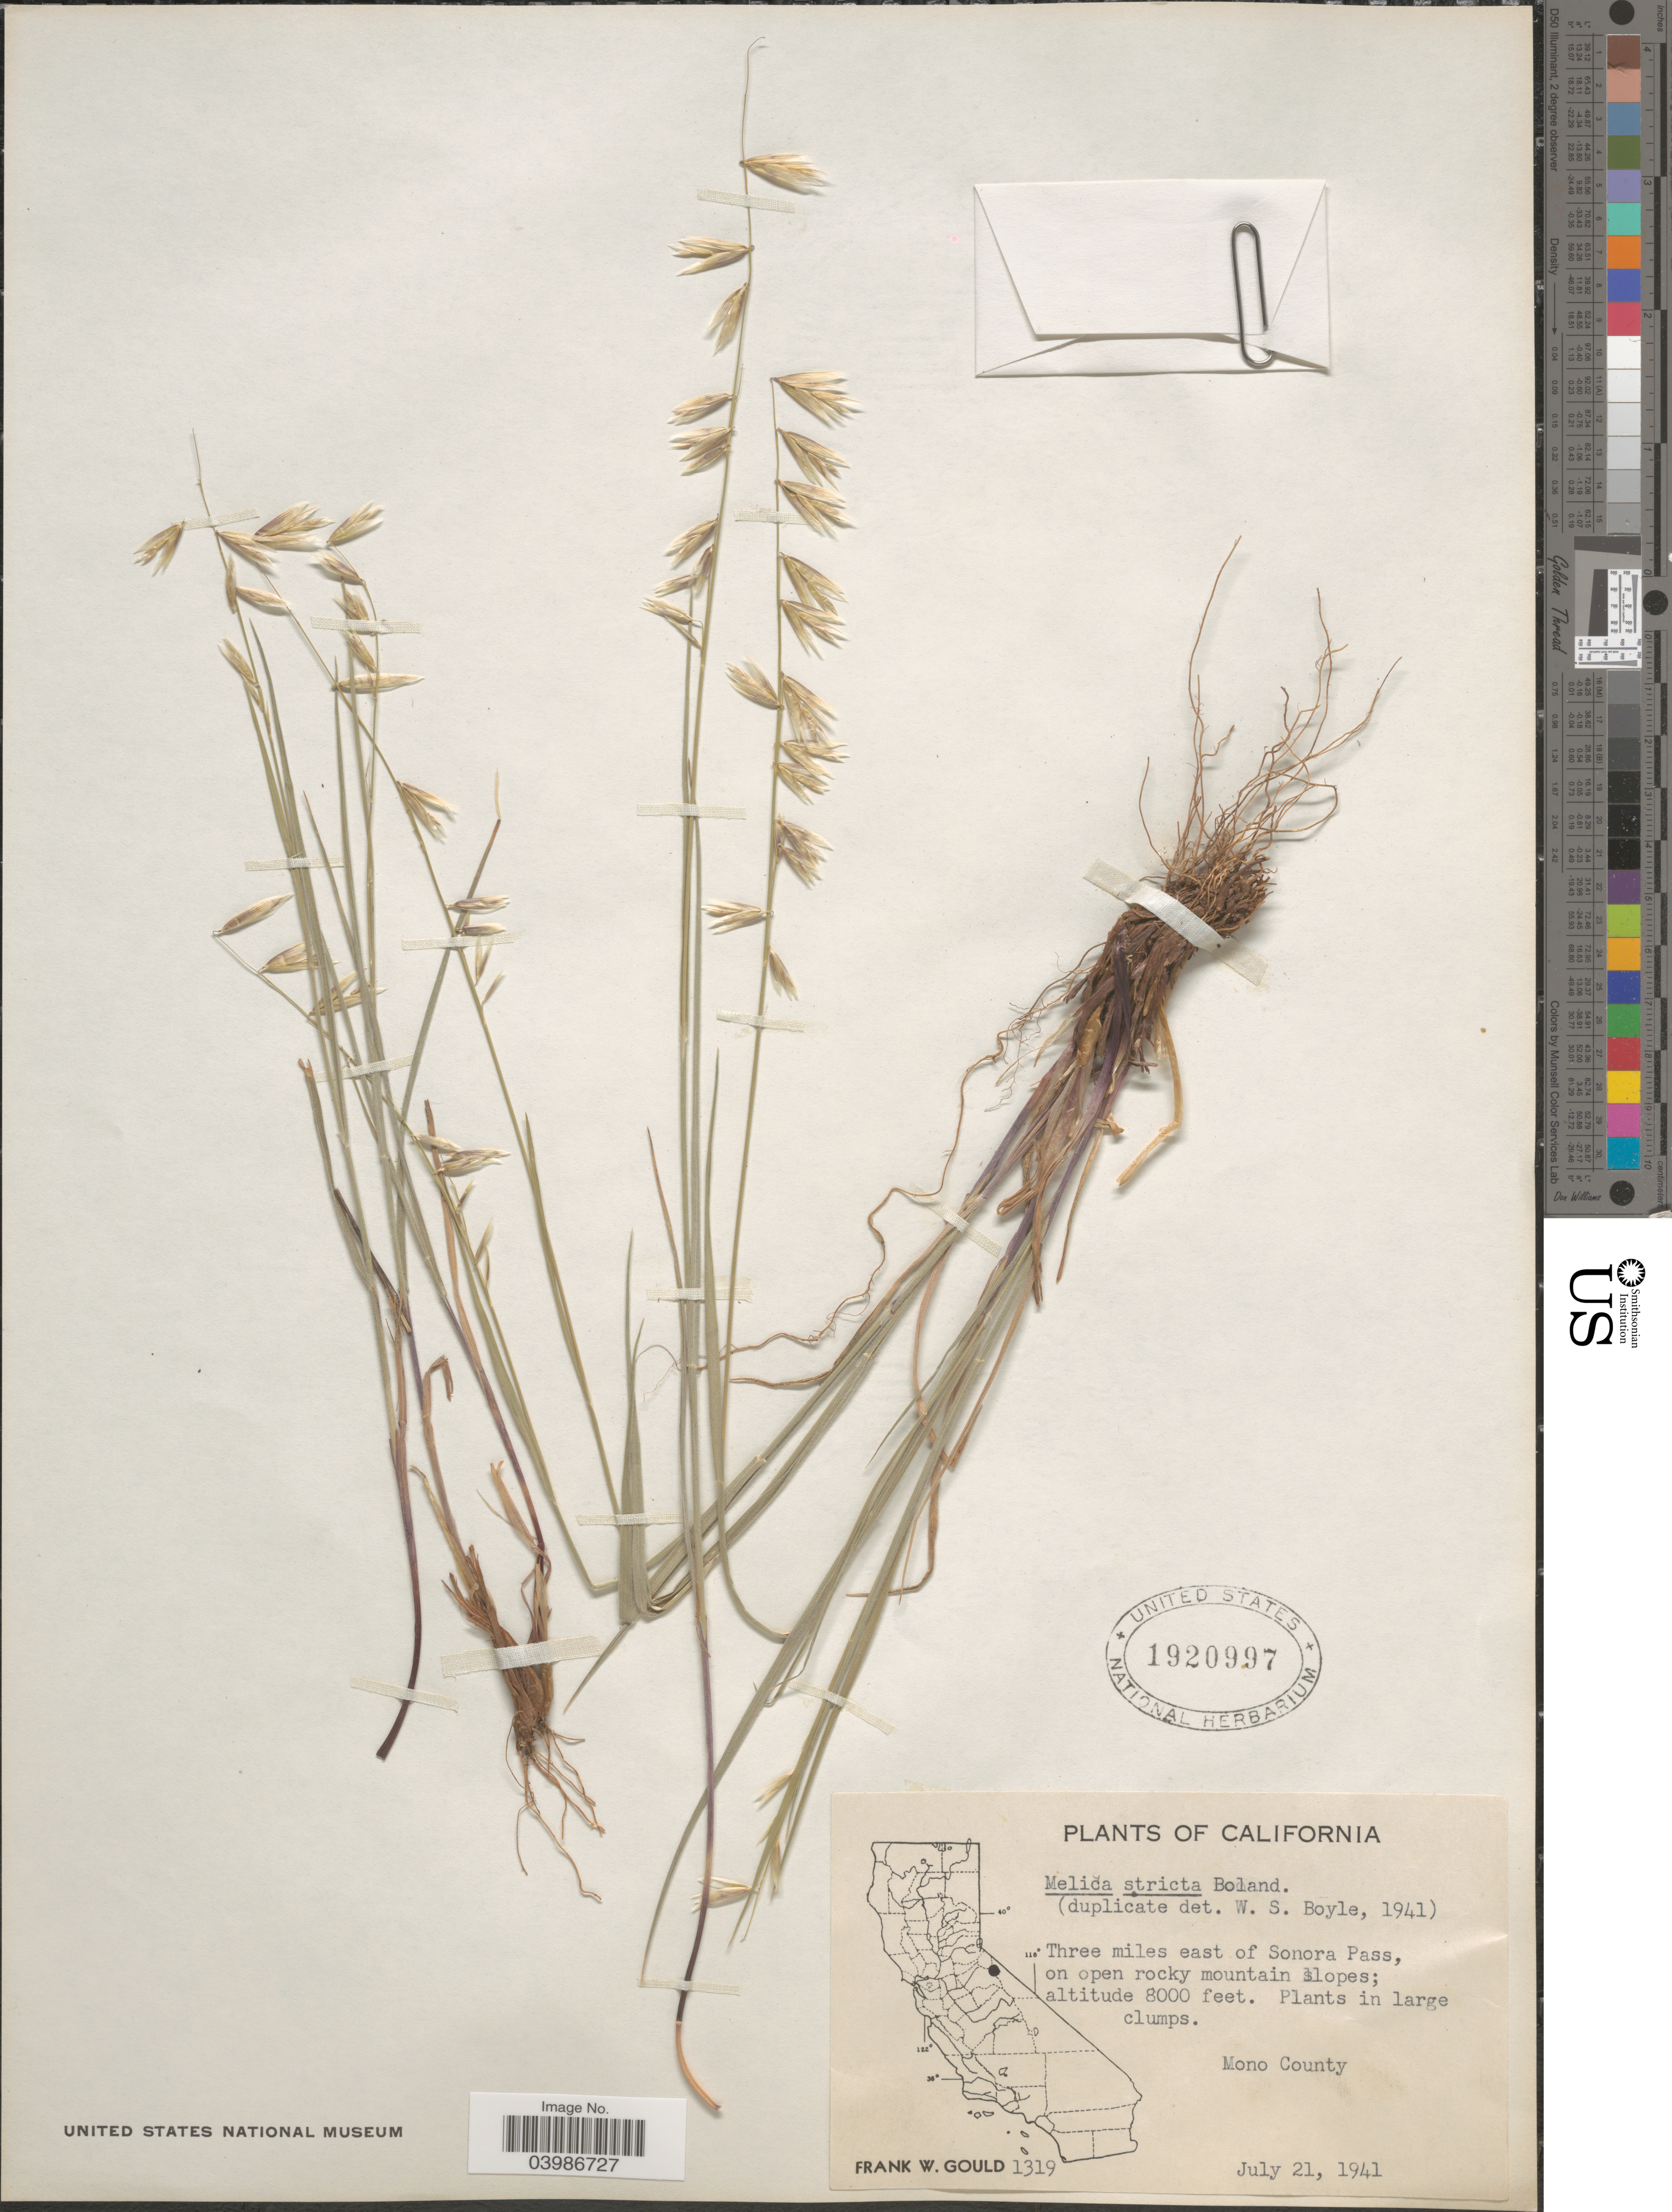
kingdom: Plantae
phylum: Tracheophyta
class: Liliopsida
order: Poales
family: Poaceae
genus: Melica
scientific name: Melica stricta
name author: Bol.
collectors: F. W. Gould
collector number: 1319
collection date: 1941-07-21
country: United States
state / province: California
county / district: Mono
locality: Three miles east of Sonora Pass, on open rocky mountain slopes. Mono County.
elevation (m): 2438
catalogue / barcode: US 1920997